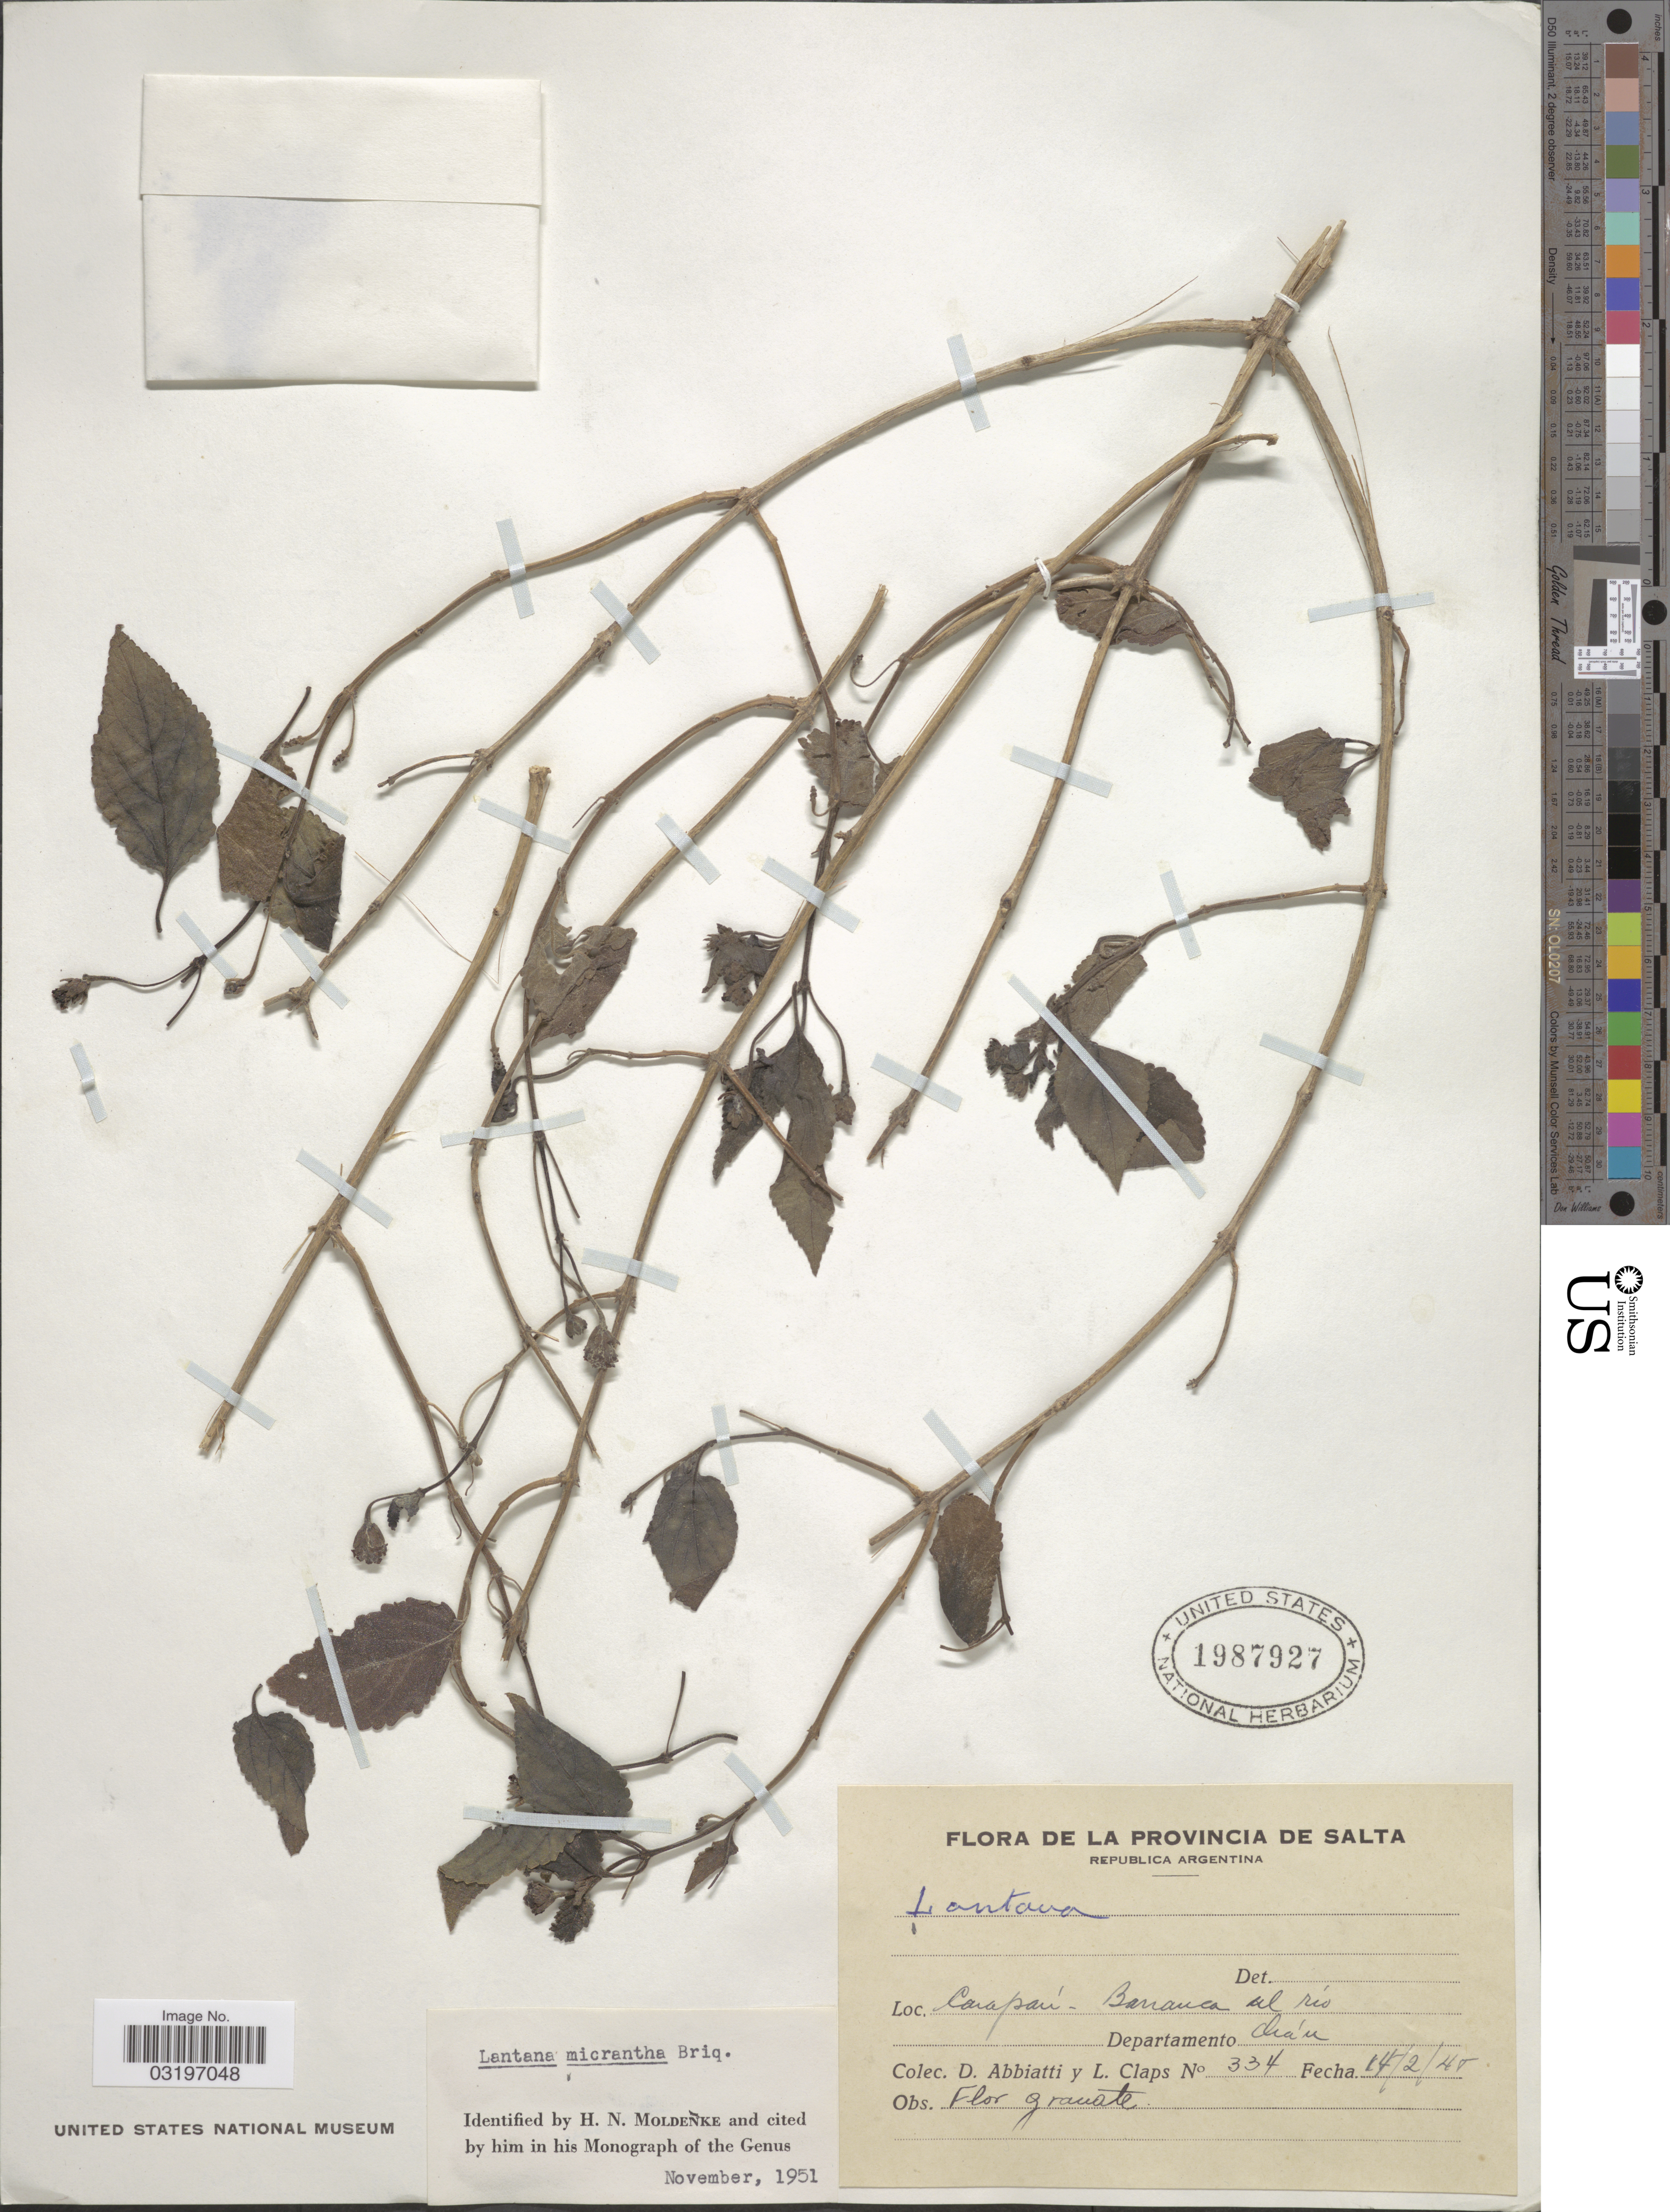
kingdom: Plantae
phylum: Tracheophyta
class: Magnoliopsida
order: Lamiales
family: Verbenaceae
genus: Lantana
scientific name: Lantana micrantha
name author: Briq.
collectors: D. Abbiatti & L. Claps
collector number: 334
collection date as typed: Transcribed d/m/y: 14/2/45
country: Argentina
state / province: Salta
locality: Carapaú-Barranca del rio. Departamento Orán.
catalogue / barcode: US 1987927